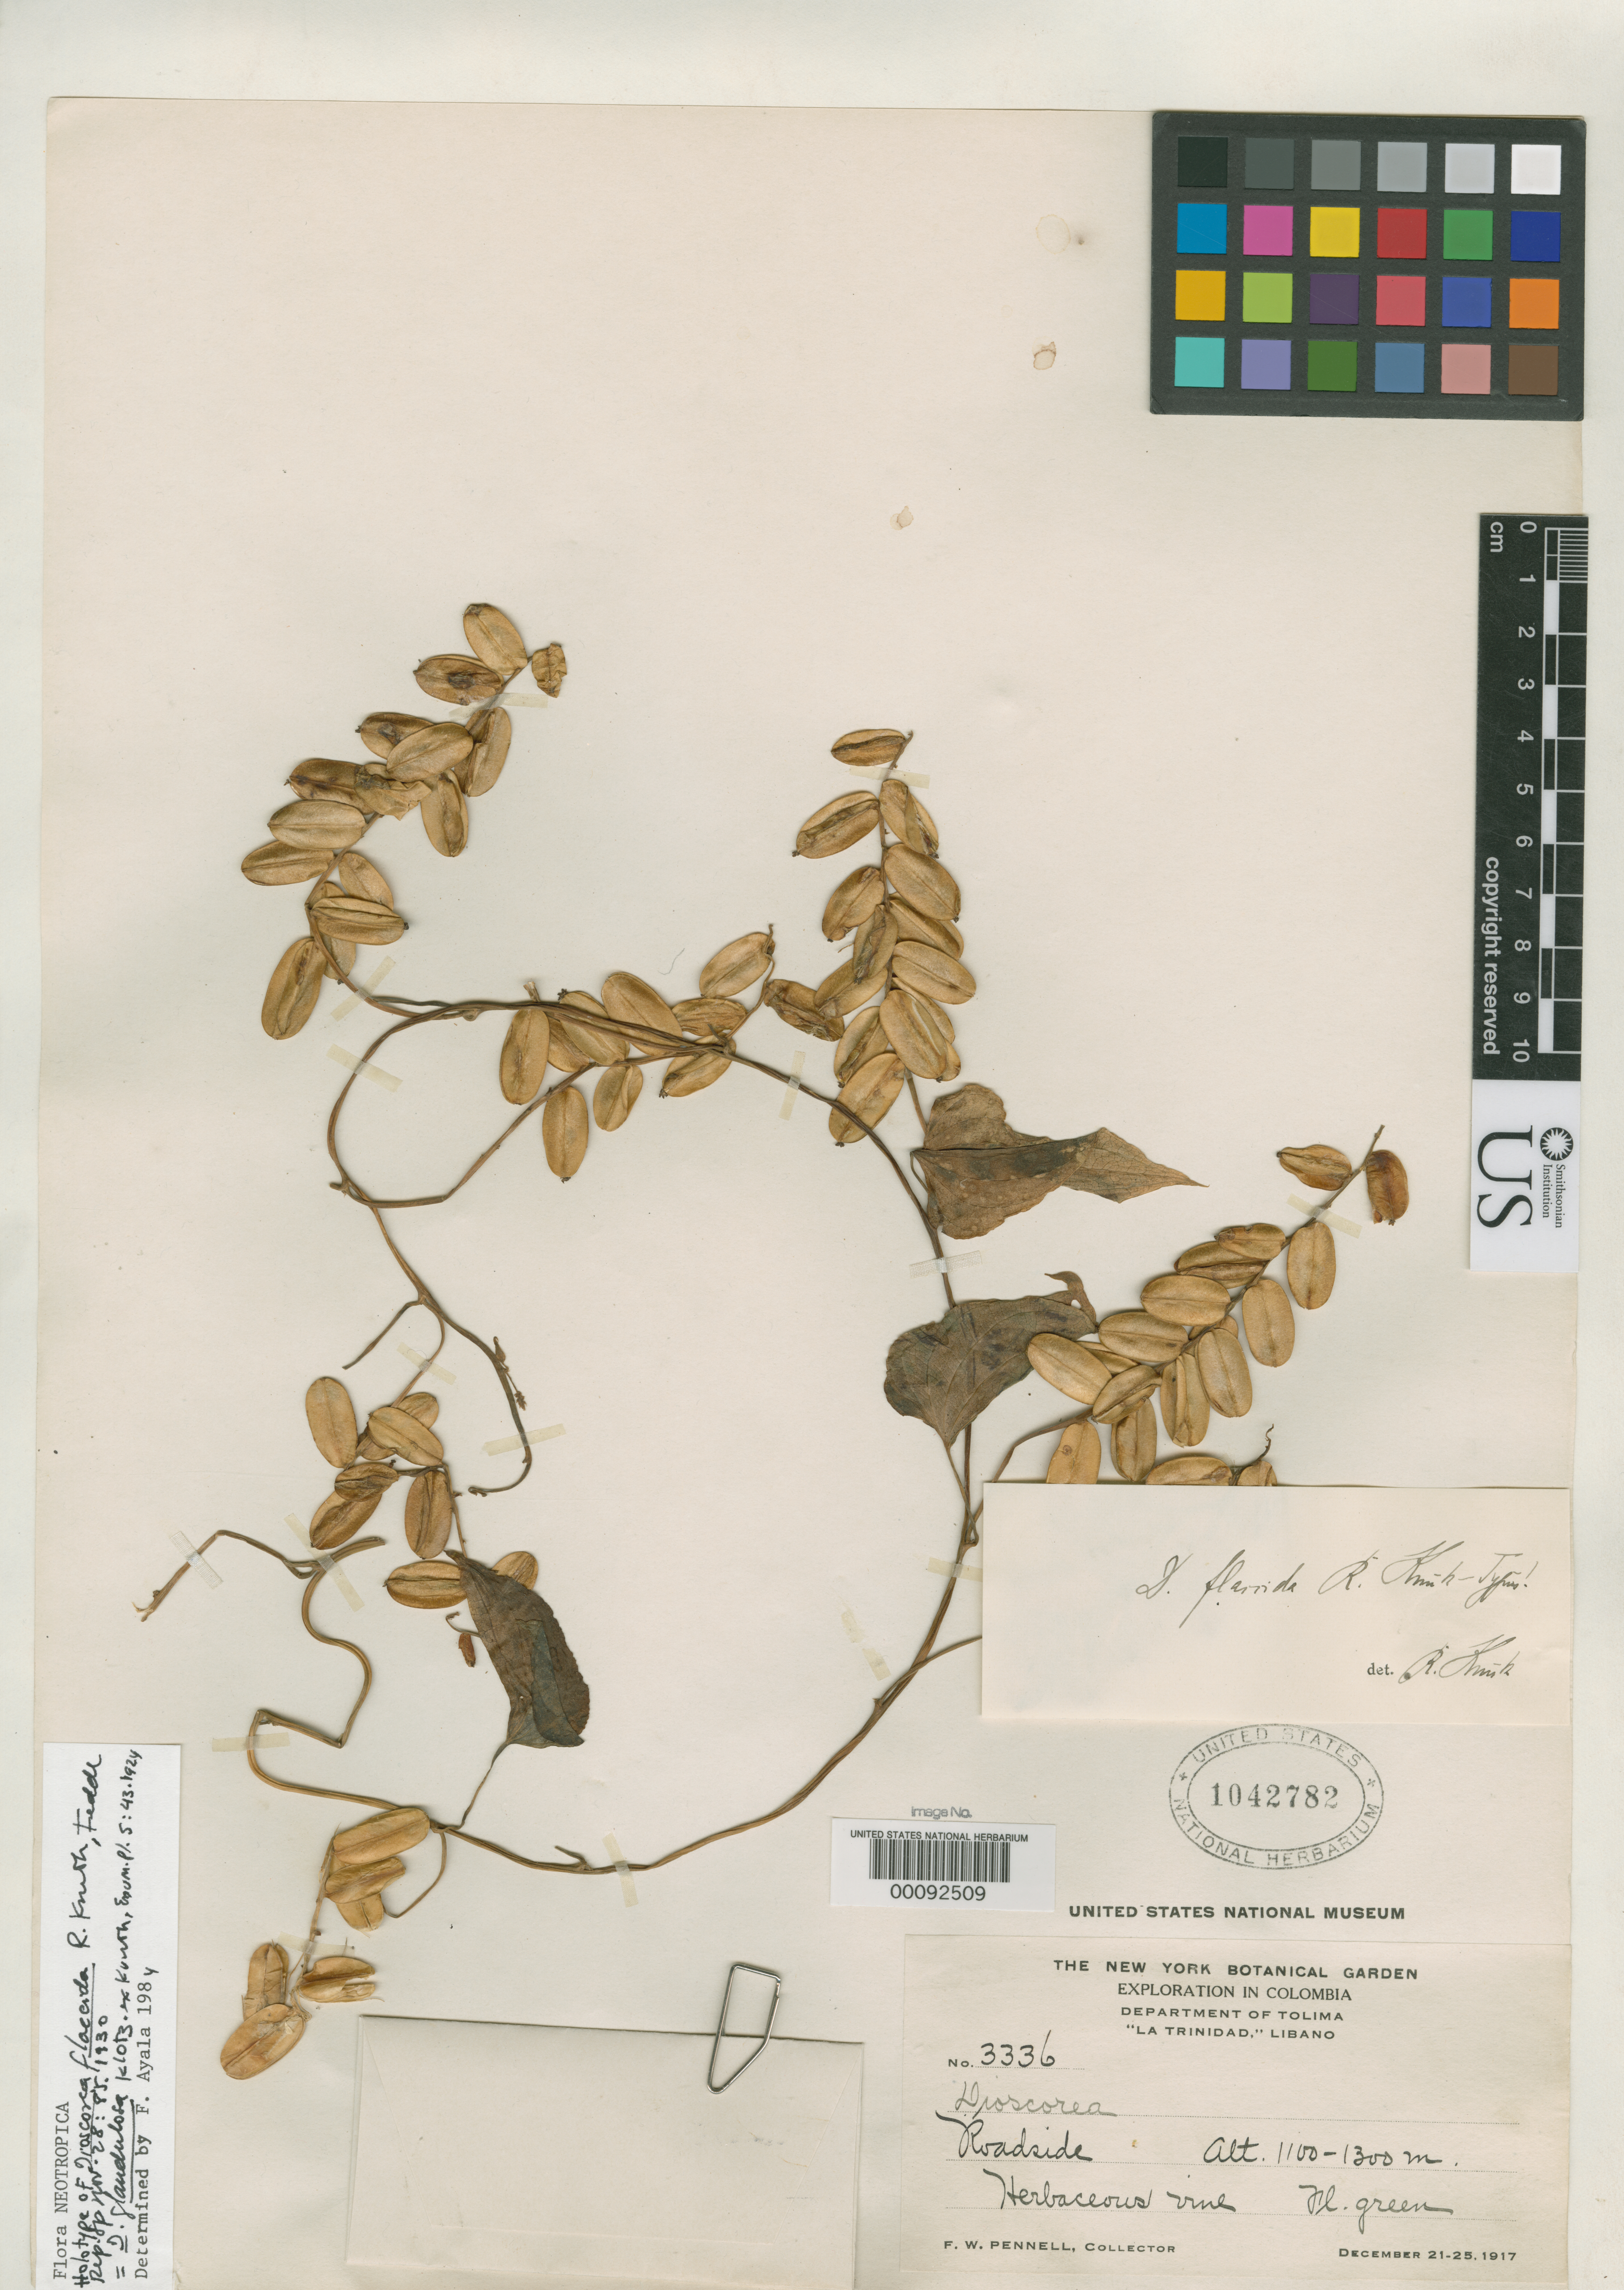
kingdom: Plantae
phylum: Tracheophyta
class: Liliopsida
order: Dioscoreales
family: Dioscoreaceae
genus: Dioscorea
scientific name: Dioscorea flaccida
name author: R. Knuth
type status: Holotype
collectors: F. W. Pennell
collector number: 3336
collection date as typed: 21 Dec 1917 to 25 Dec 1917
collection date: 1917-12-21/1917-12-25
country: Colombia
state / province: Tolima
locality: La Trinidad, Libano.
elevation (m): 1100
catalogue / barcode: US 1042782